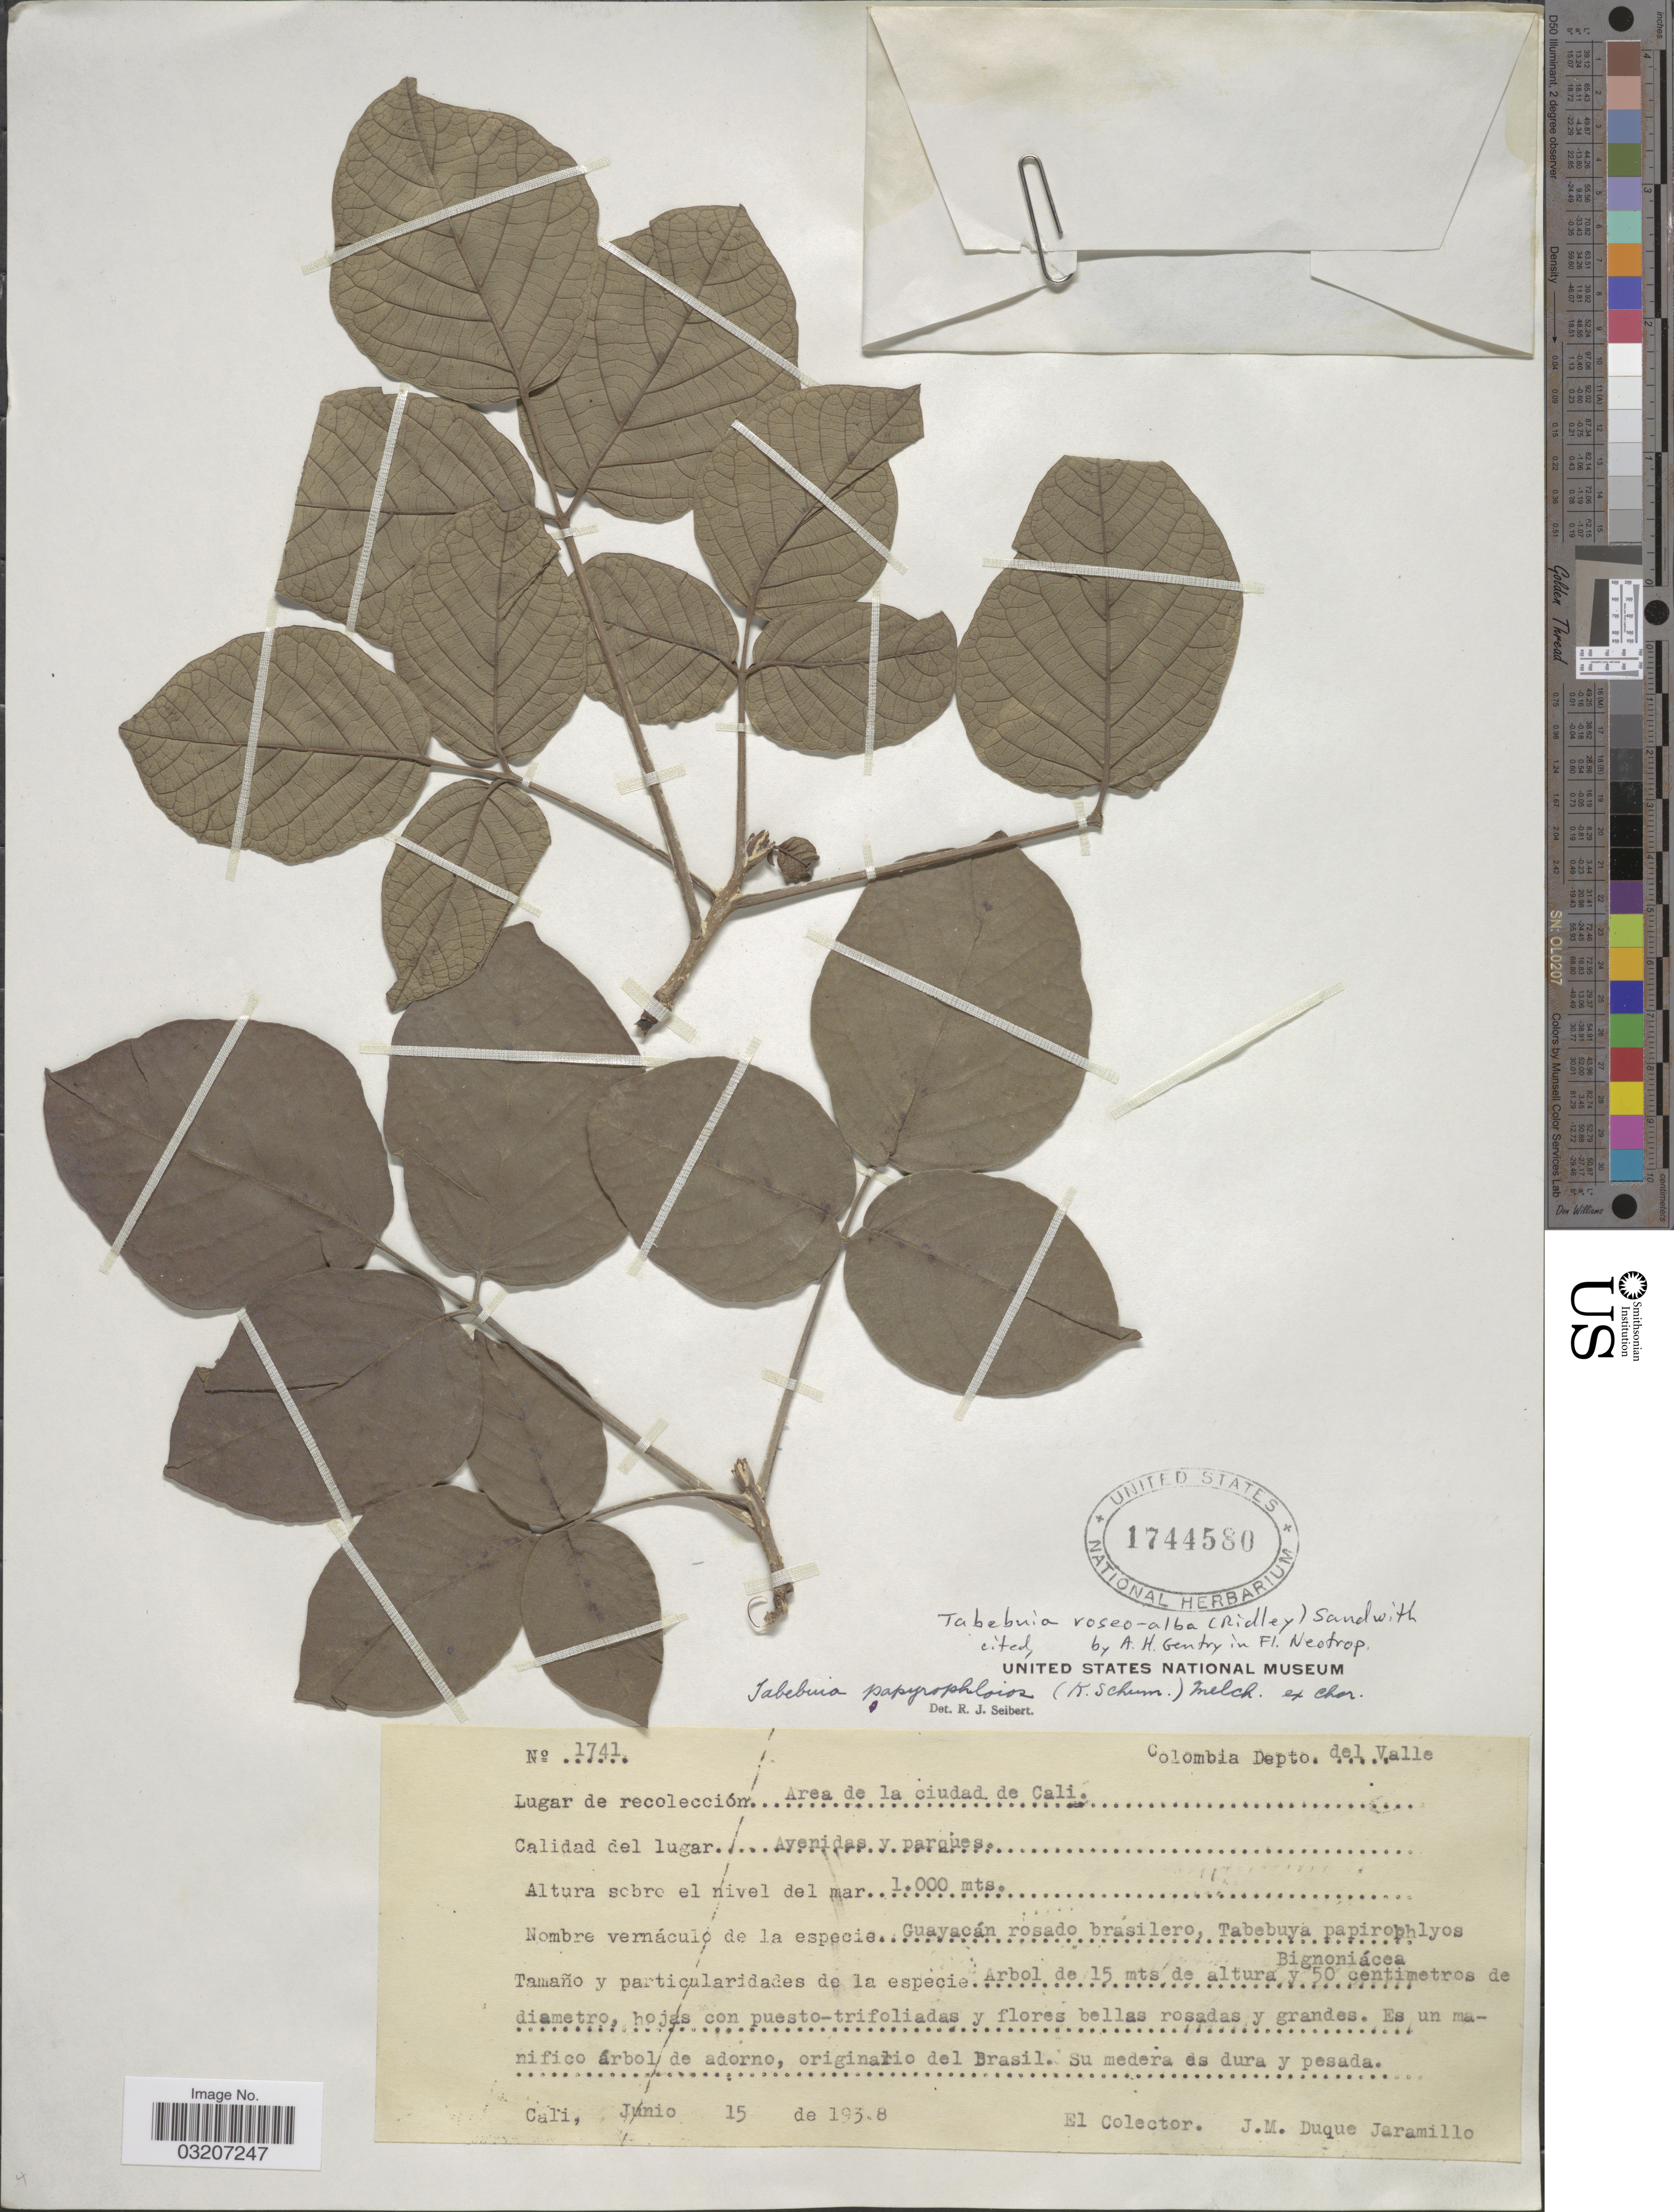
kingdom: Plantae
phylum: Tracheophyta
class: Magnoliopsida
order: Lamiales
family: Bignoniaceae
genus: Tabebuia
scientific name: Tabebuia roseo-alba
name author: (Ridl.) Sandwith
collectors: J. M. Duque Jaramillo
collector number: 1741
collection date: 1938-06-15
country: Colombia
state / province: Valle del Cauca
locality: Depto. del Valle, Area de la ciudad de Cali.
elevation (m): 1000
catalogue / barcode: US 1744580